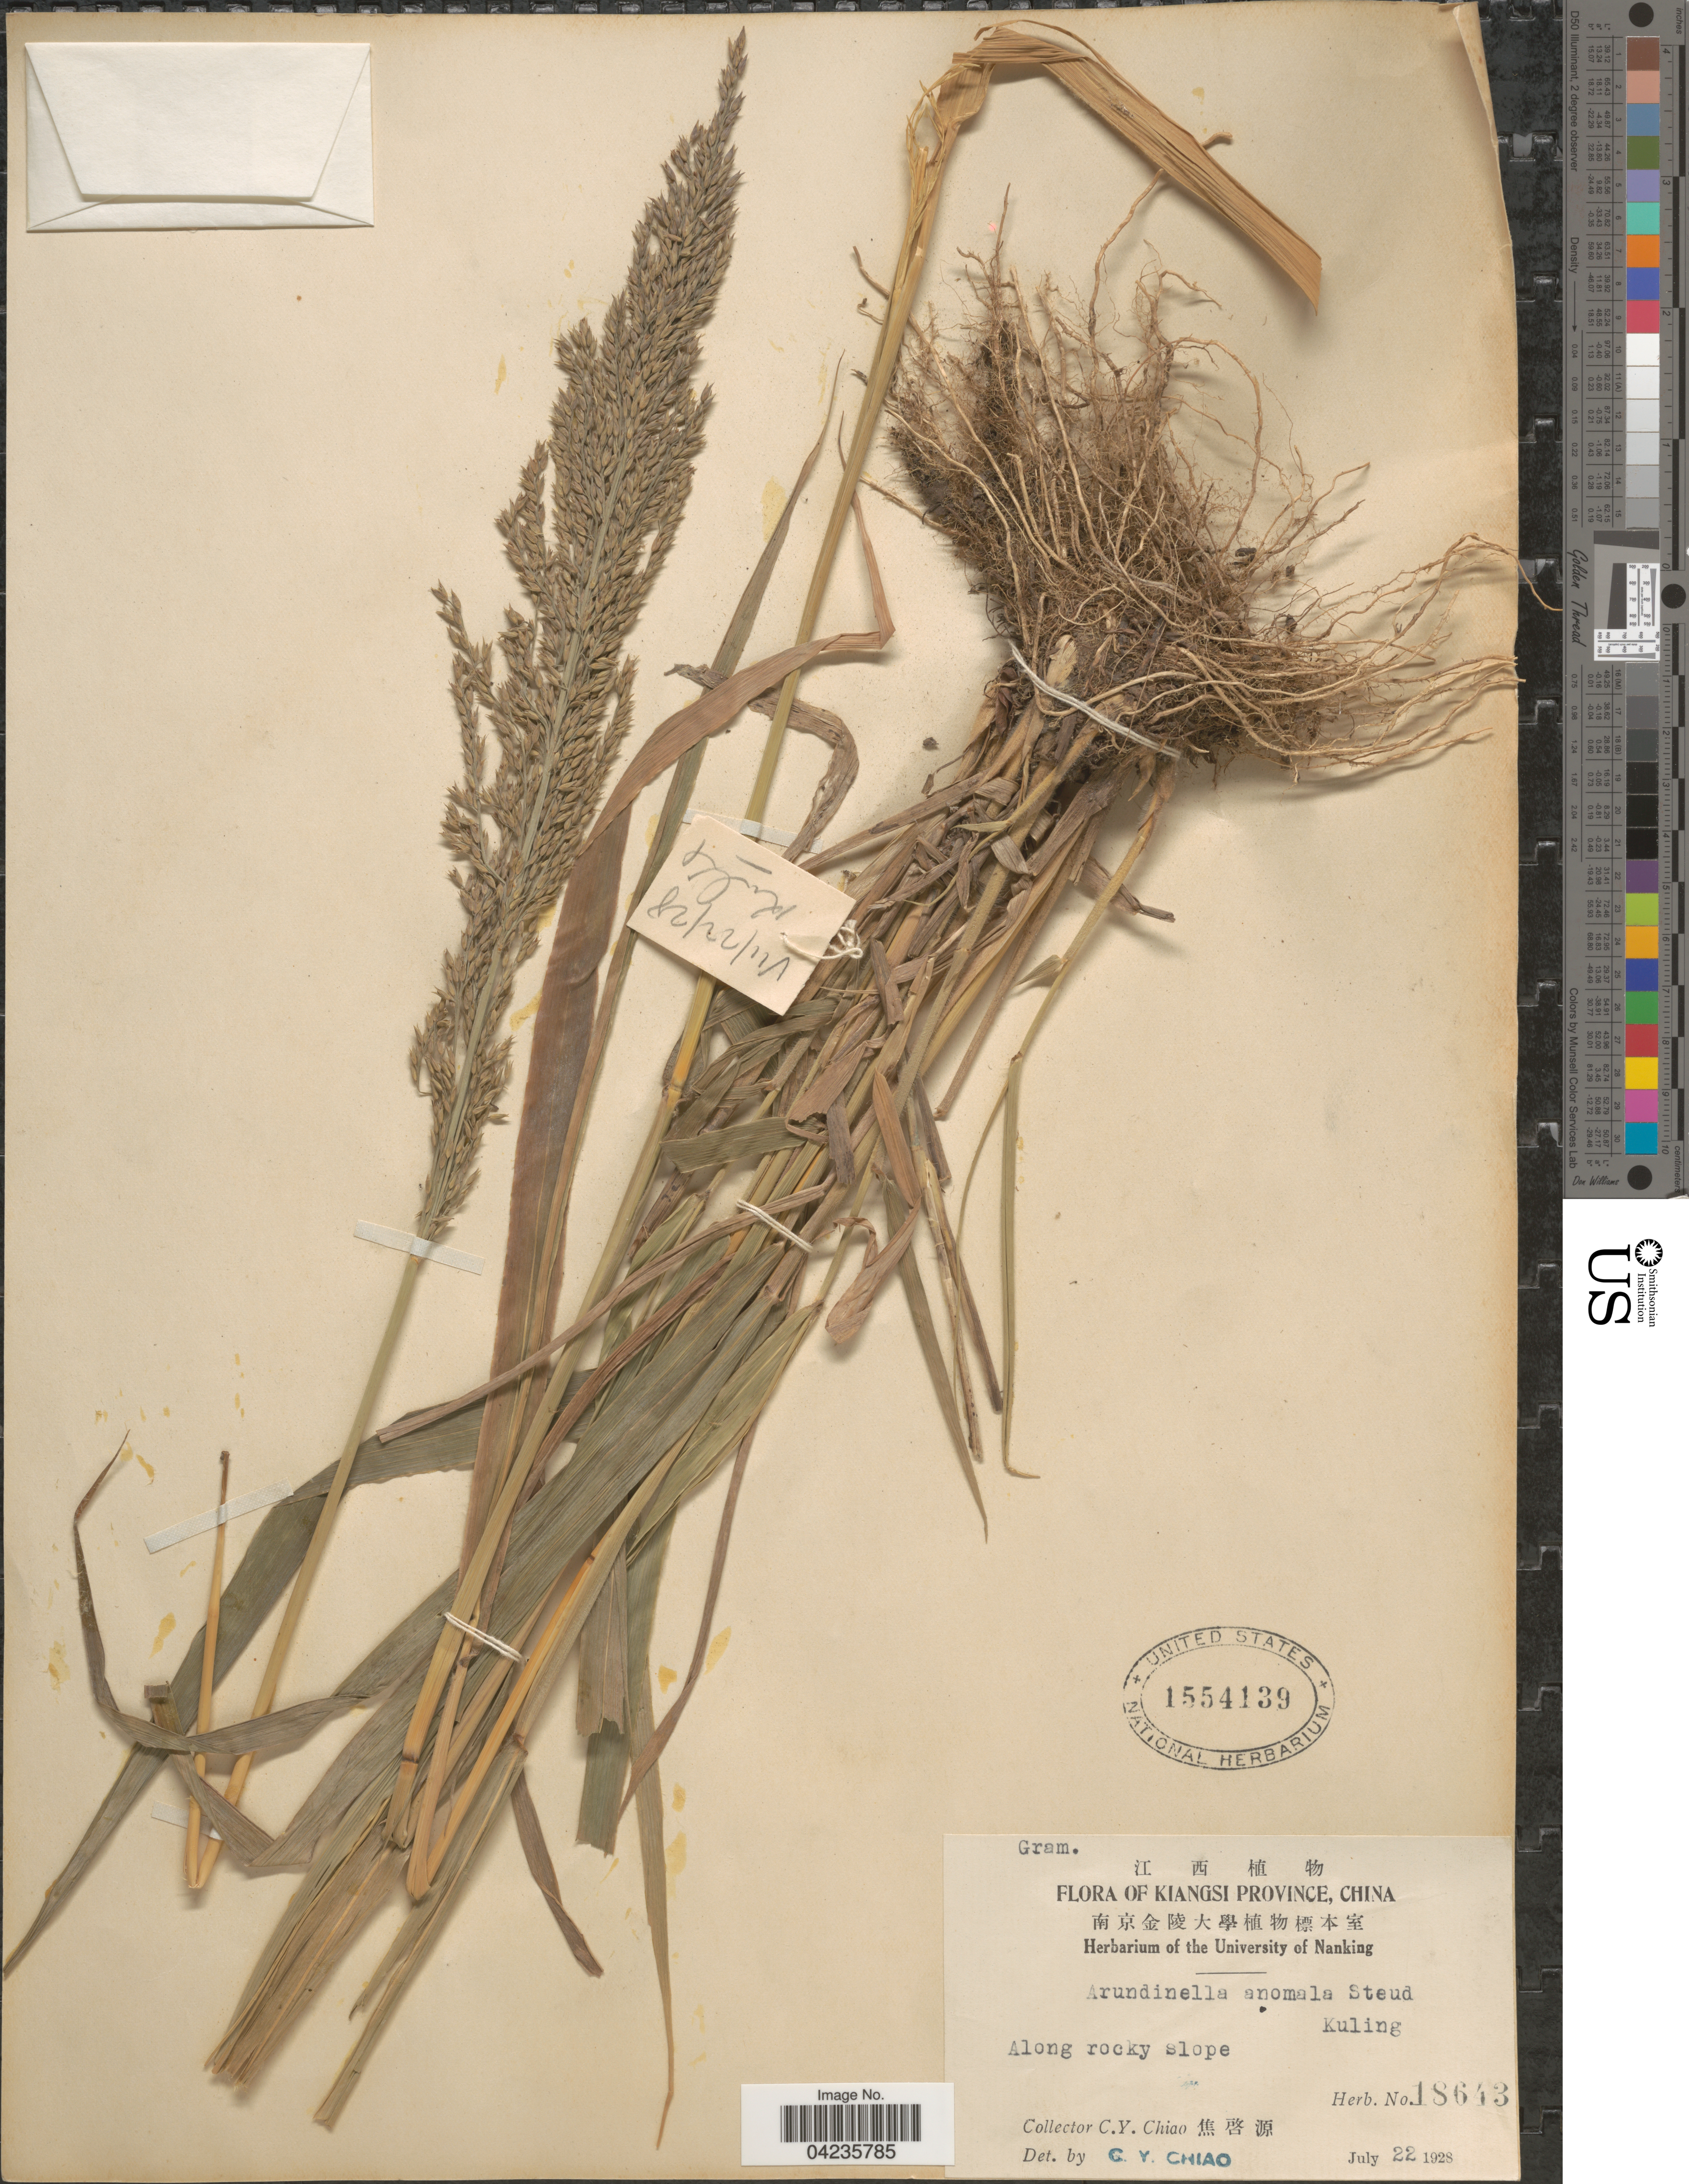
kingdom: Plantae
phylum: Tracheophyta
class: Liliopsida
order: Poales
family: Poaceae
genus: Arundinella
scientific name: Arundinella hirta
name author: (Thunb.) Tanaka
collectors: C. Y. Chiao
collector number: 18643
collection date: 1928-07-22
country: China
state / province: Jiangxi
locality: Kiangsi Province. Along rocky slope.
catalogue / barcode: US 1554139